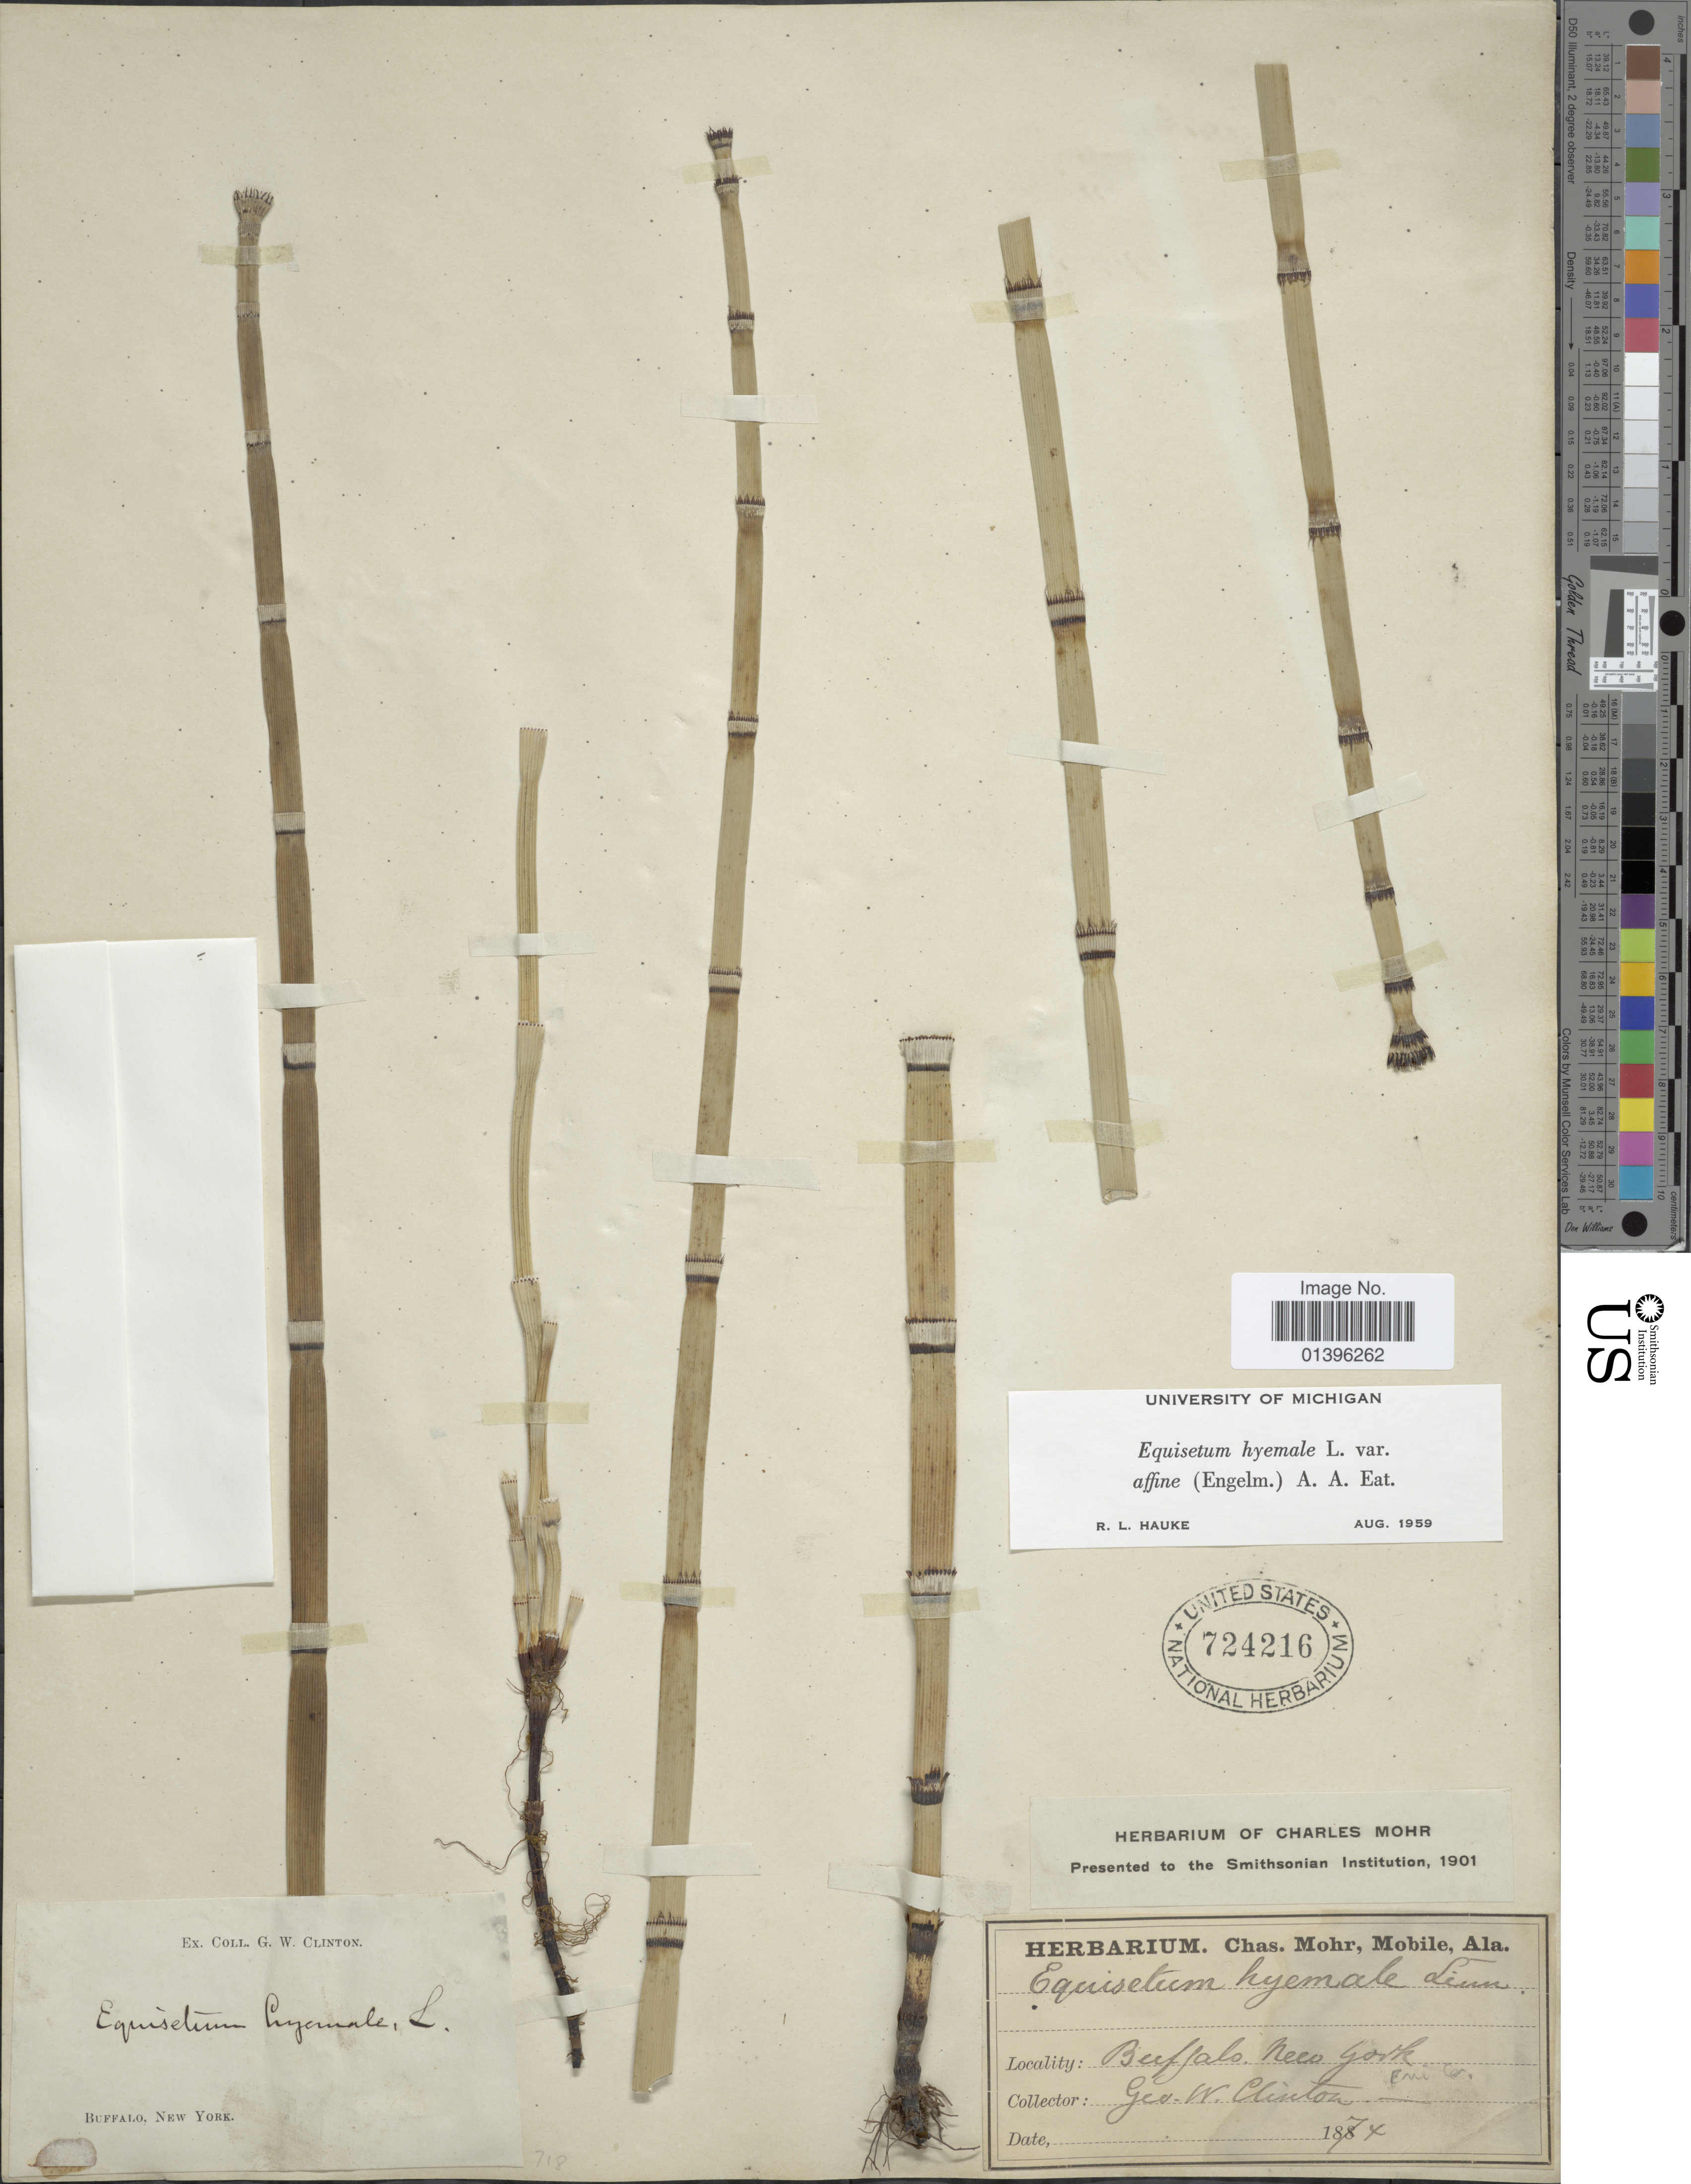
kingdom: Plantae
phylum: Tracheophyta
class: Polypodiopsida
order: Equisetales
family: Equisetaceae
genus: Equisetum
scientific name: Equisetum hyemale var. affine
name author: (Engelm.) A.A. Eaton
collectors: G. W. Clinton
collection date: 1874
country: United States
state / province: New York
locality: Buffalo, Erie Co.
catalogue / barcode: US 724216